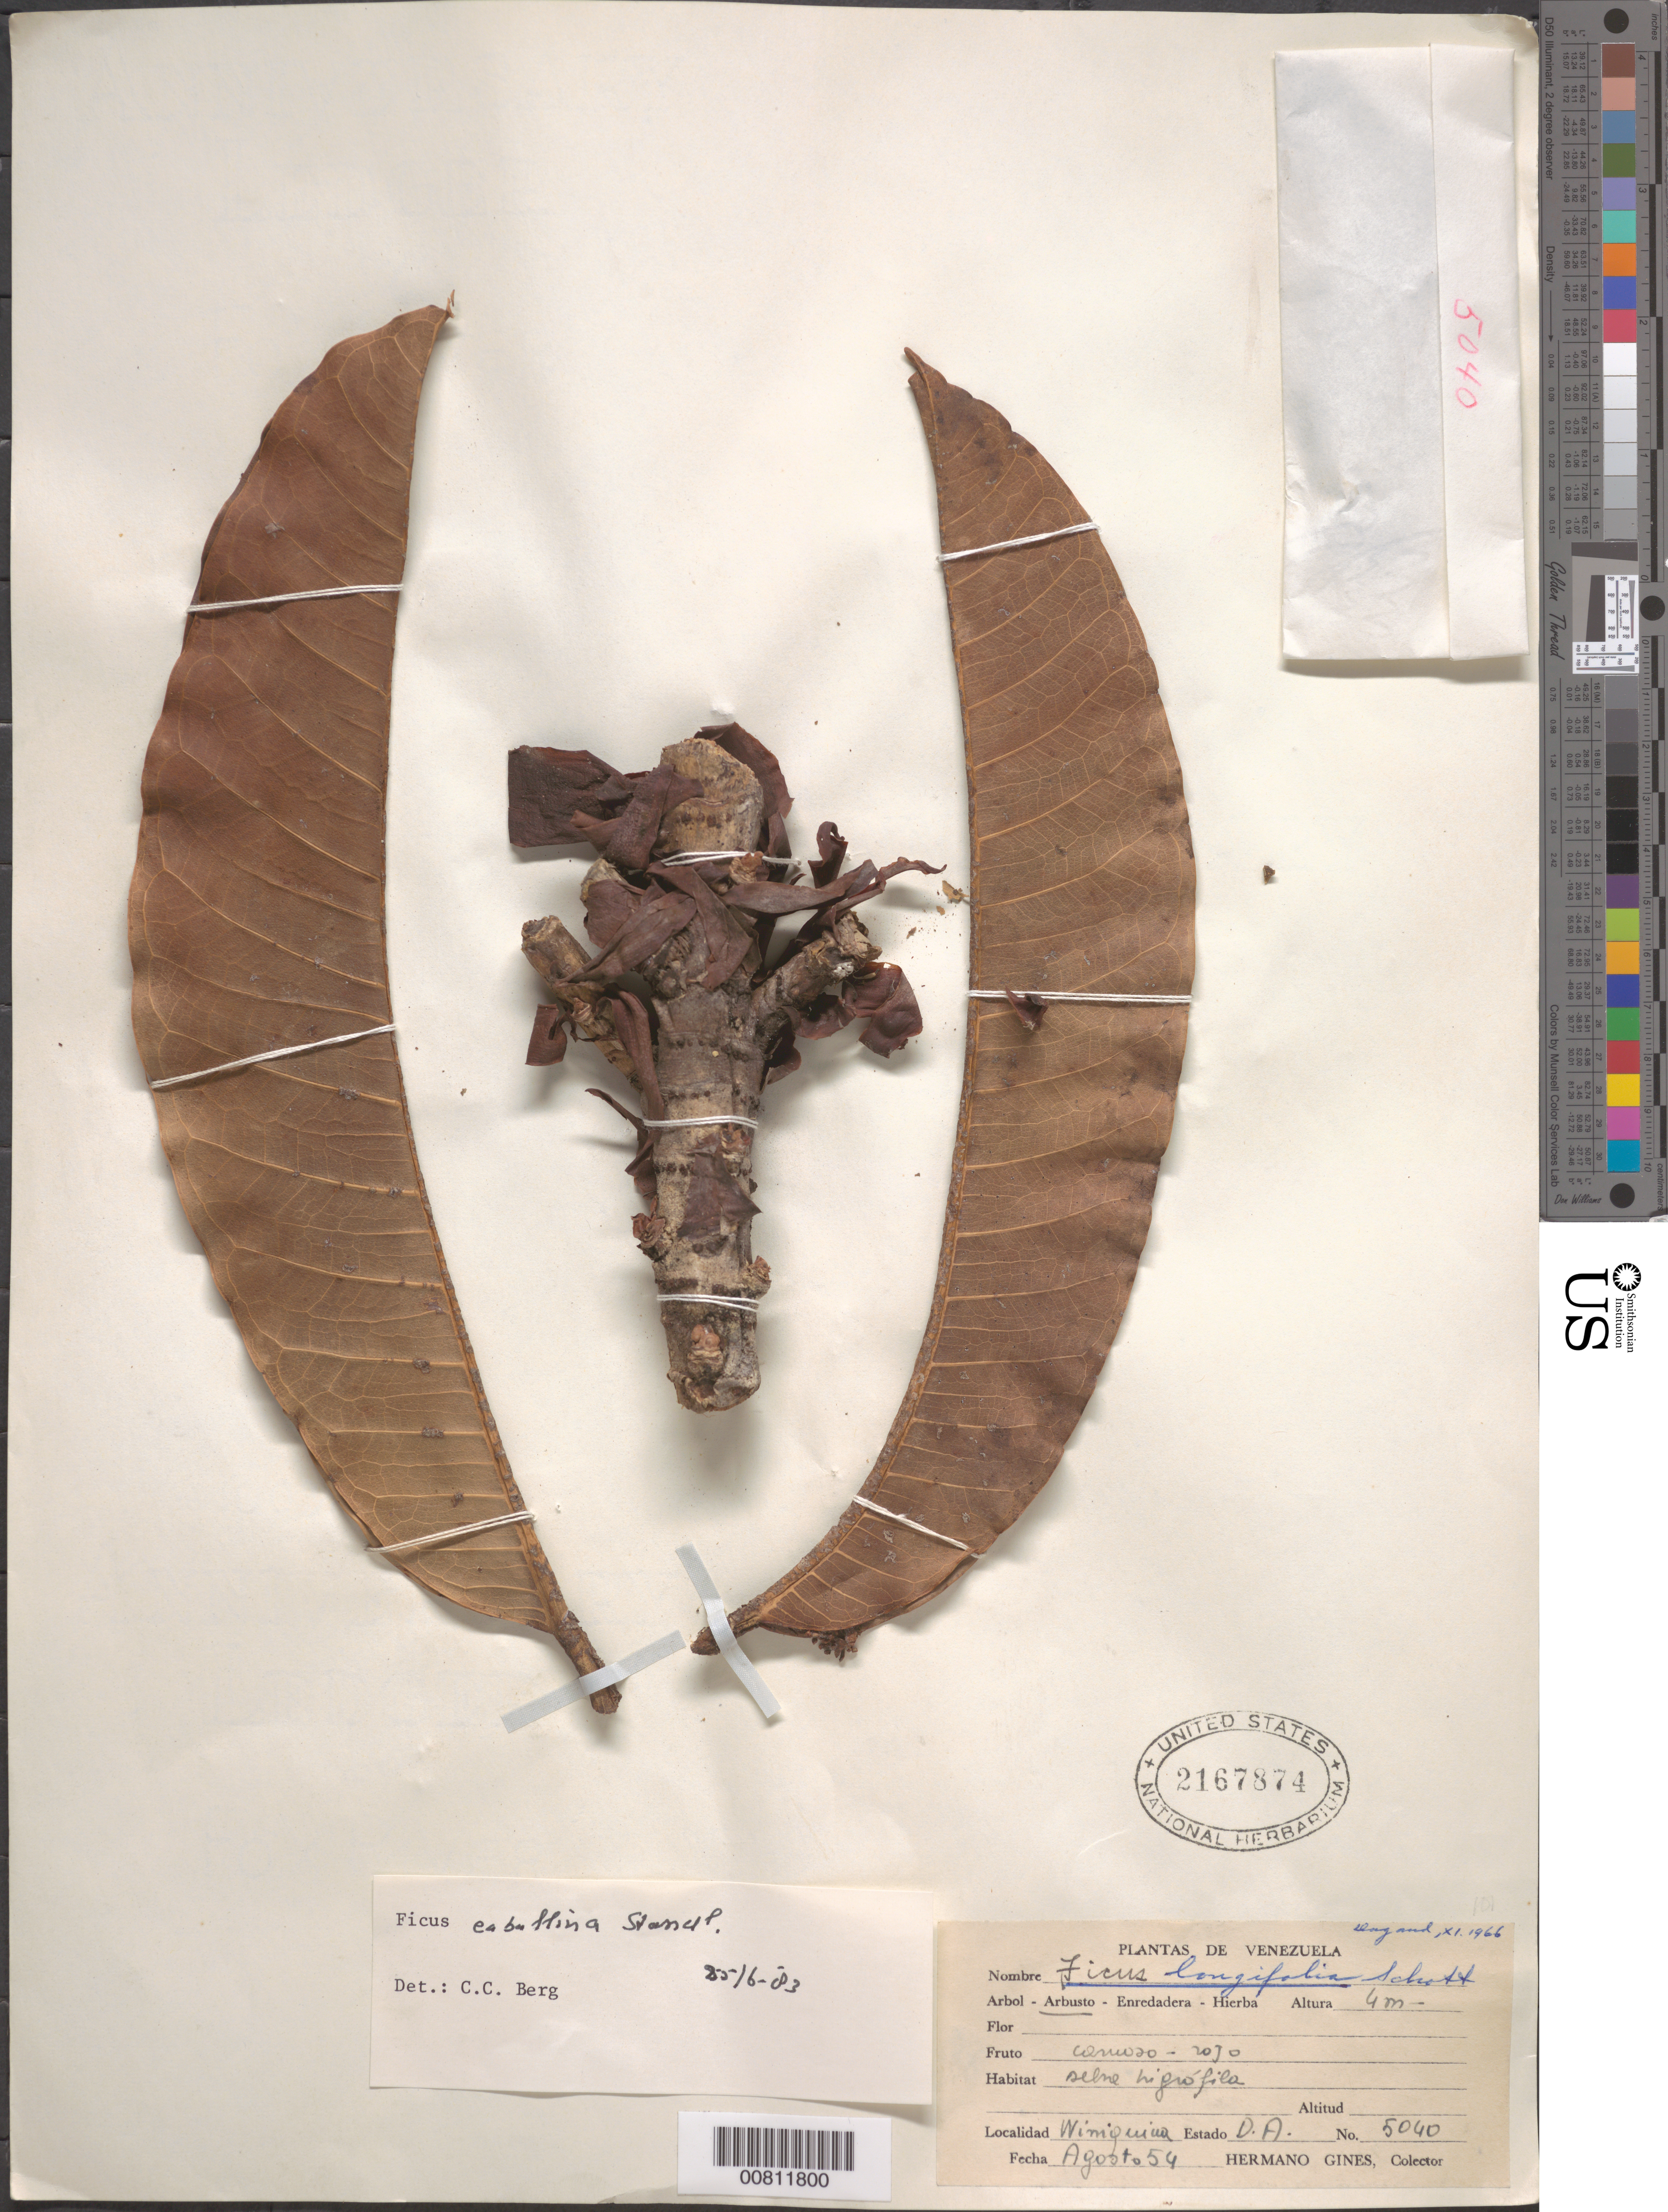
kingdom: Plantae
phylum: Tracheophyta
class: Magnoliopsida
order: Rosales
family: Moraceae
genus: Ficus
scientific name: Ficus caballina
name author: Standl.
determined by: Berg, C. C.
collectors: H. Gines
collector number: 5040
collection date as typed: Aug-54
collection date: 1954-08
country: Venezuela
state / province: Delta Amacuro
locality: C. Wiuiquina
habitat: Selva higrófila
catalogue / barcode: US 2167874